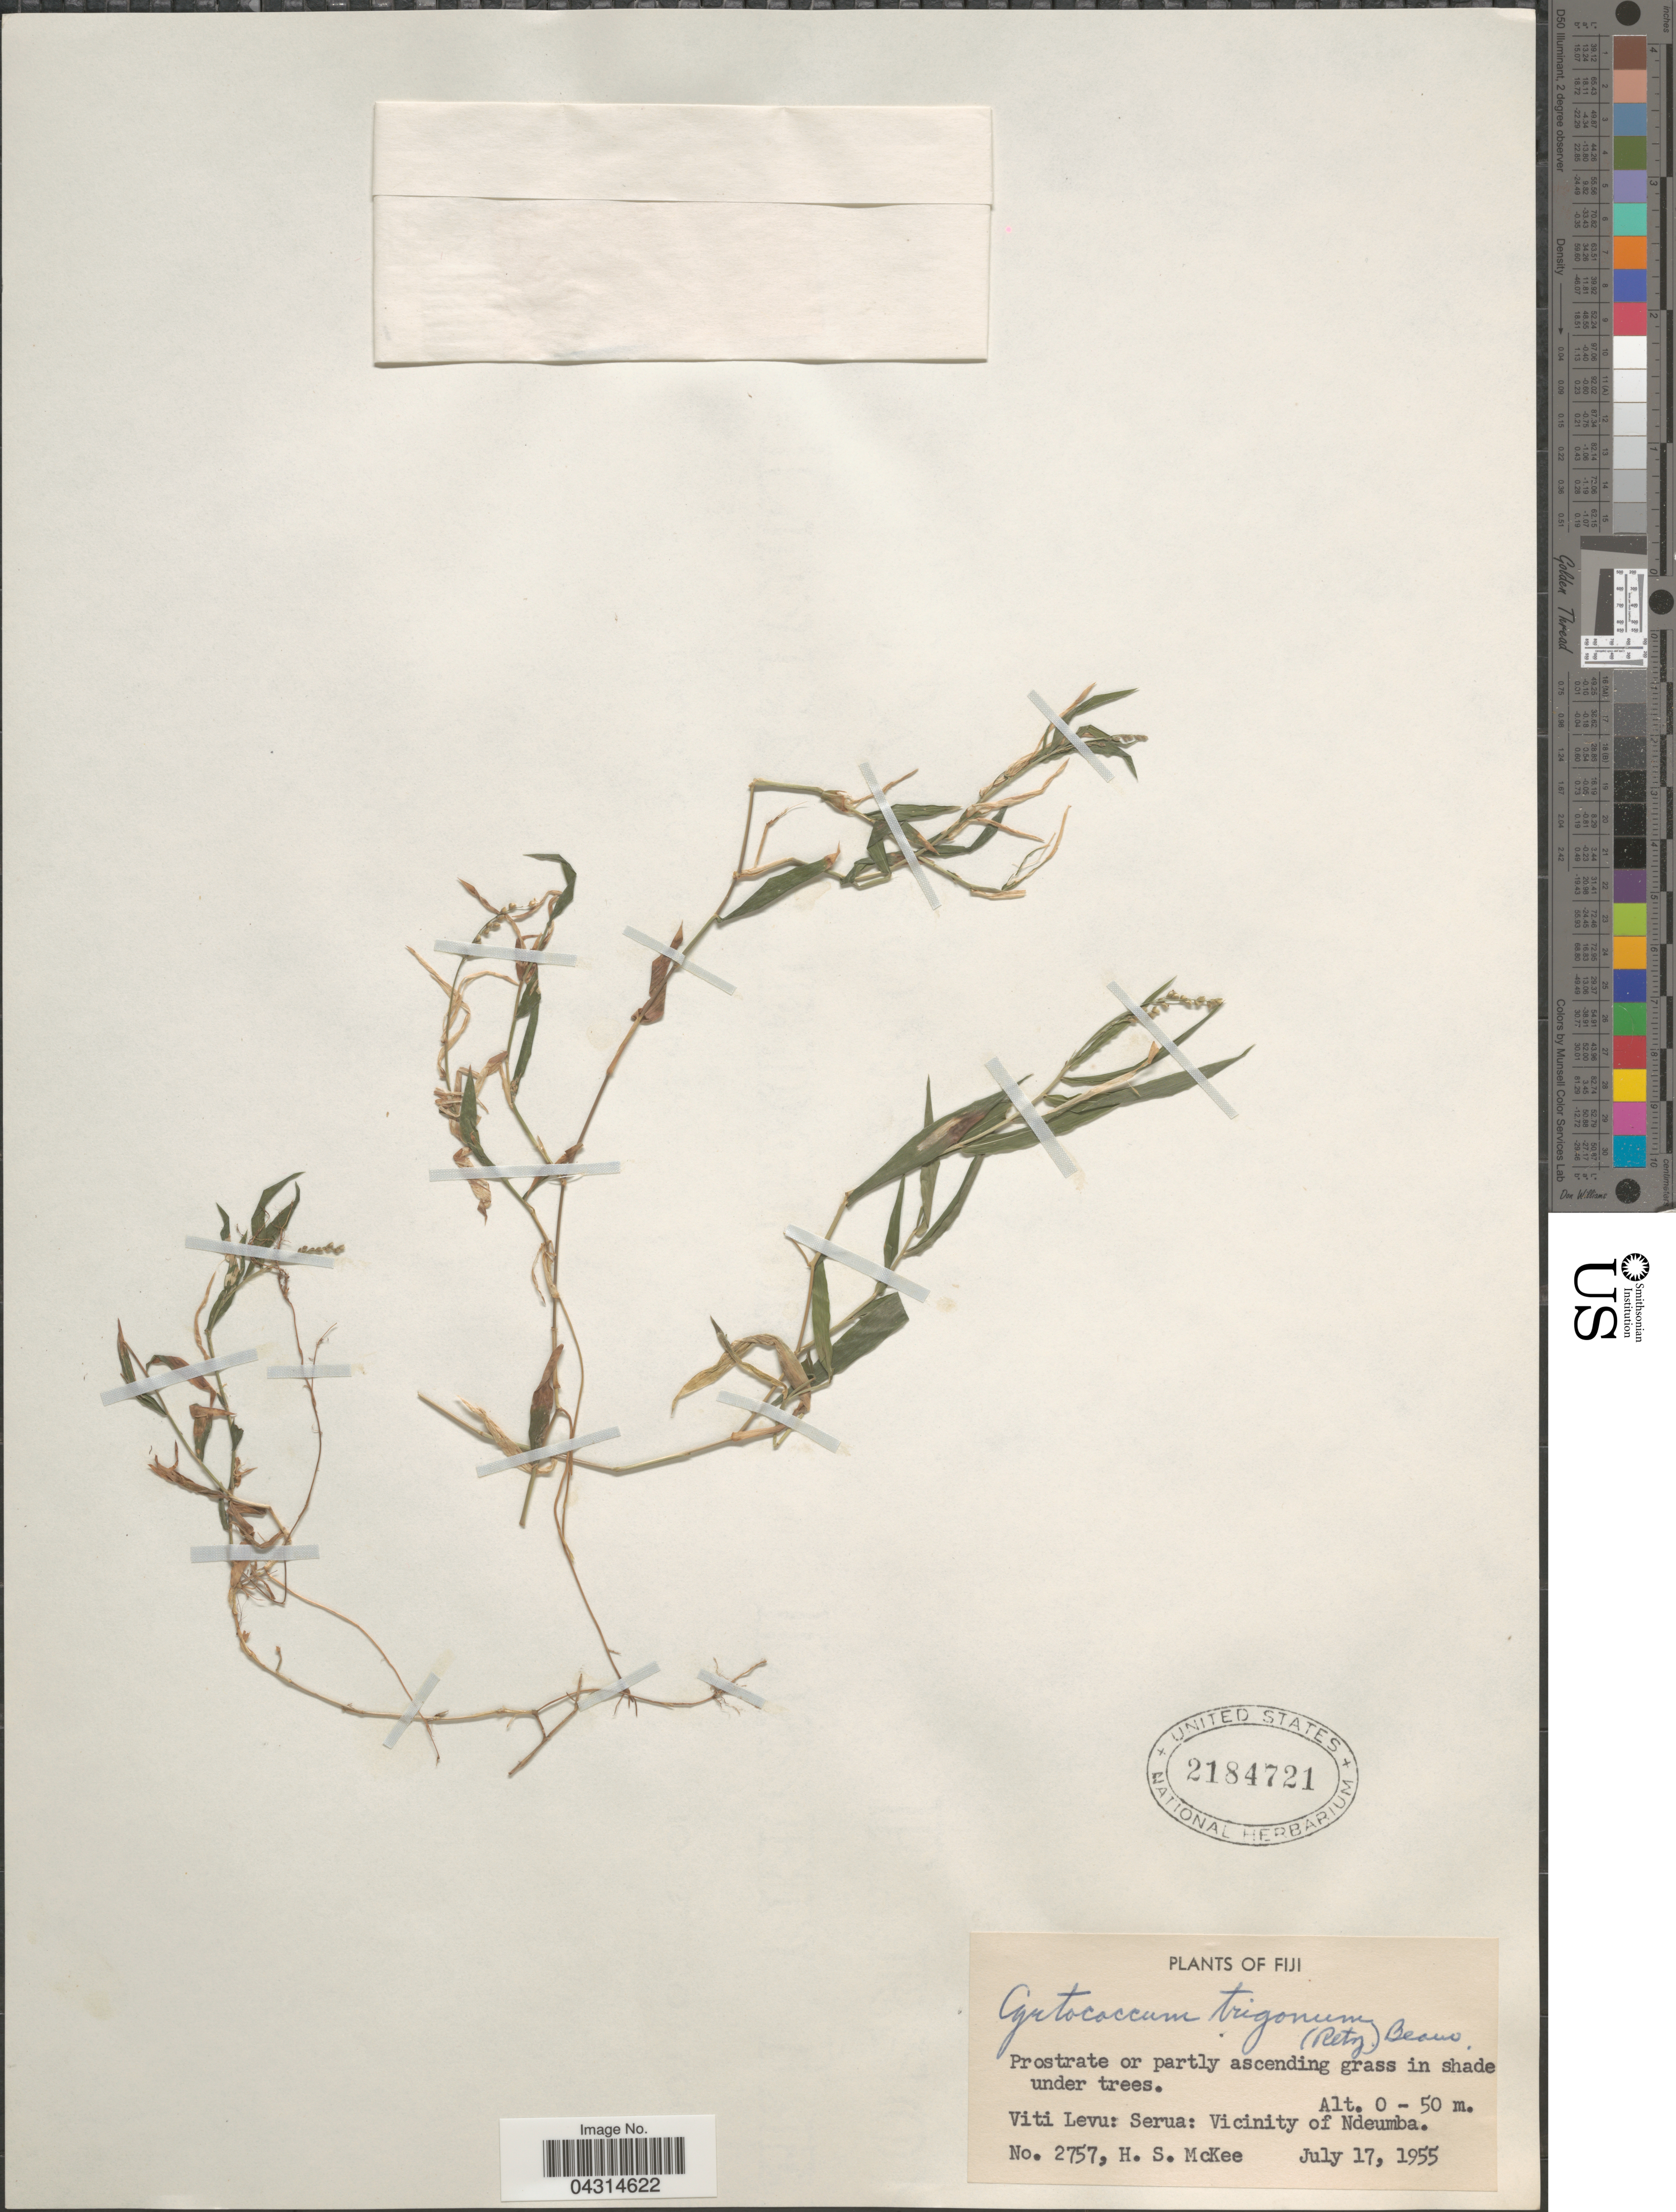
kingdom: Plantae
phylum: Tracheophyta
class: Liliopsida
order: Poales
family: Poaceae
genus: Cyrtococcum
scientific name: Cyrtococcum trigonum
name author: (Retz.) A. Camus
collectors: H. S. McKee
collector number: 2757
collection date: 1955-07-17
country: Fiji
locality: Viti Levu: Serua: Vicinity of Ndeumba.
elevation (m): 0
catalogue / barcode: US 2184721